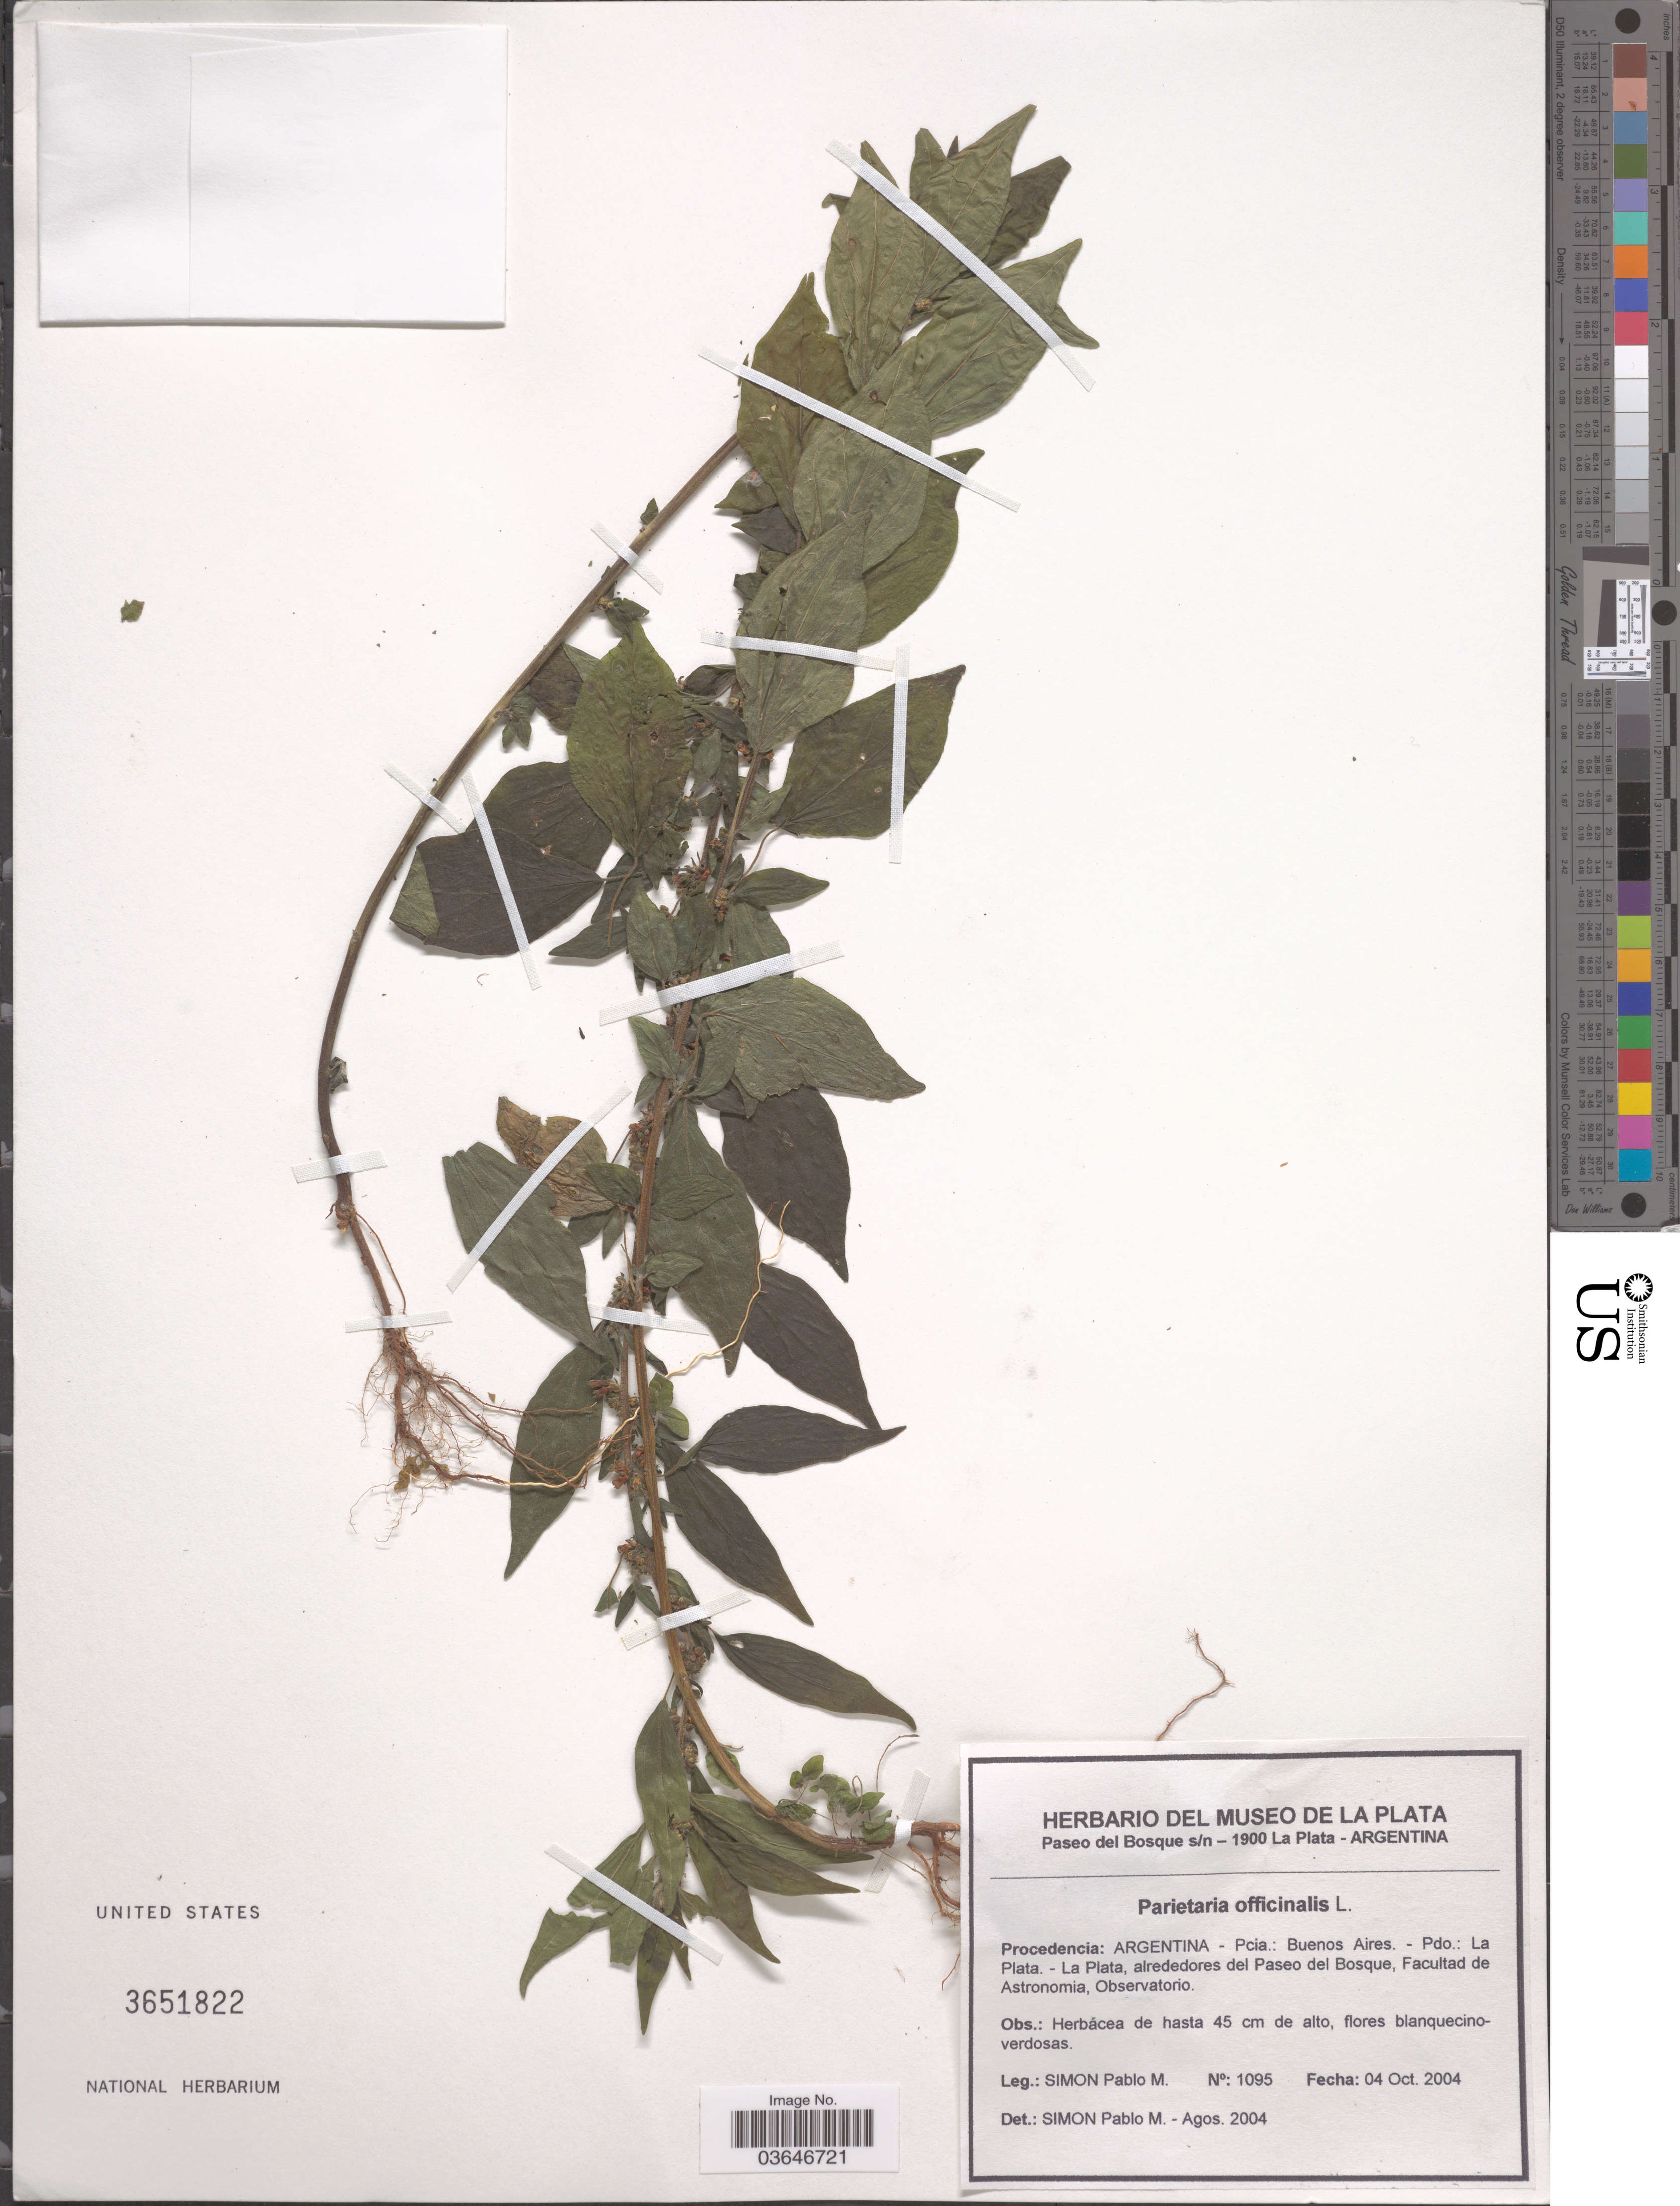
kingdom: Plantae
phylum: Tracheophyta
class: Magnoliopsida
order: Rosales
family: Urticaceae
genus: Parietaria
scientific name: Parietaria officinalis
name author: L.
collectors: S. Pablo M.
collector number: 1095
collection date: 2004-10-04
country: Argentina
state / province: Buenos Aires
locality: Pcia.: Buenos Aires. Pdo.: La Plata. - La Plata, alrededores del Paseo del Bosque, Facultad de Astronomia, Observatorio.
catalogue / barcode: US 3651822